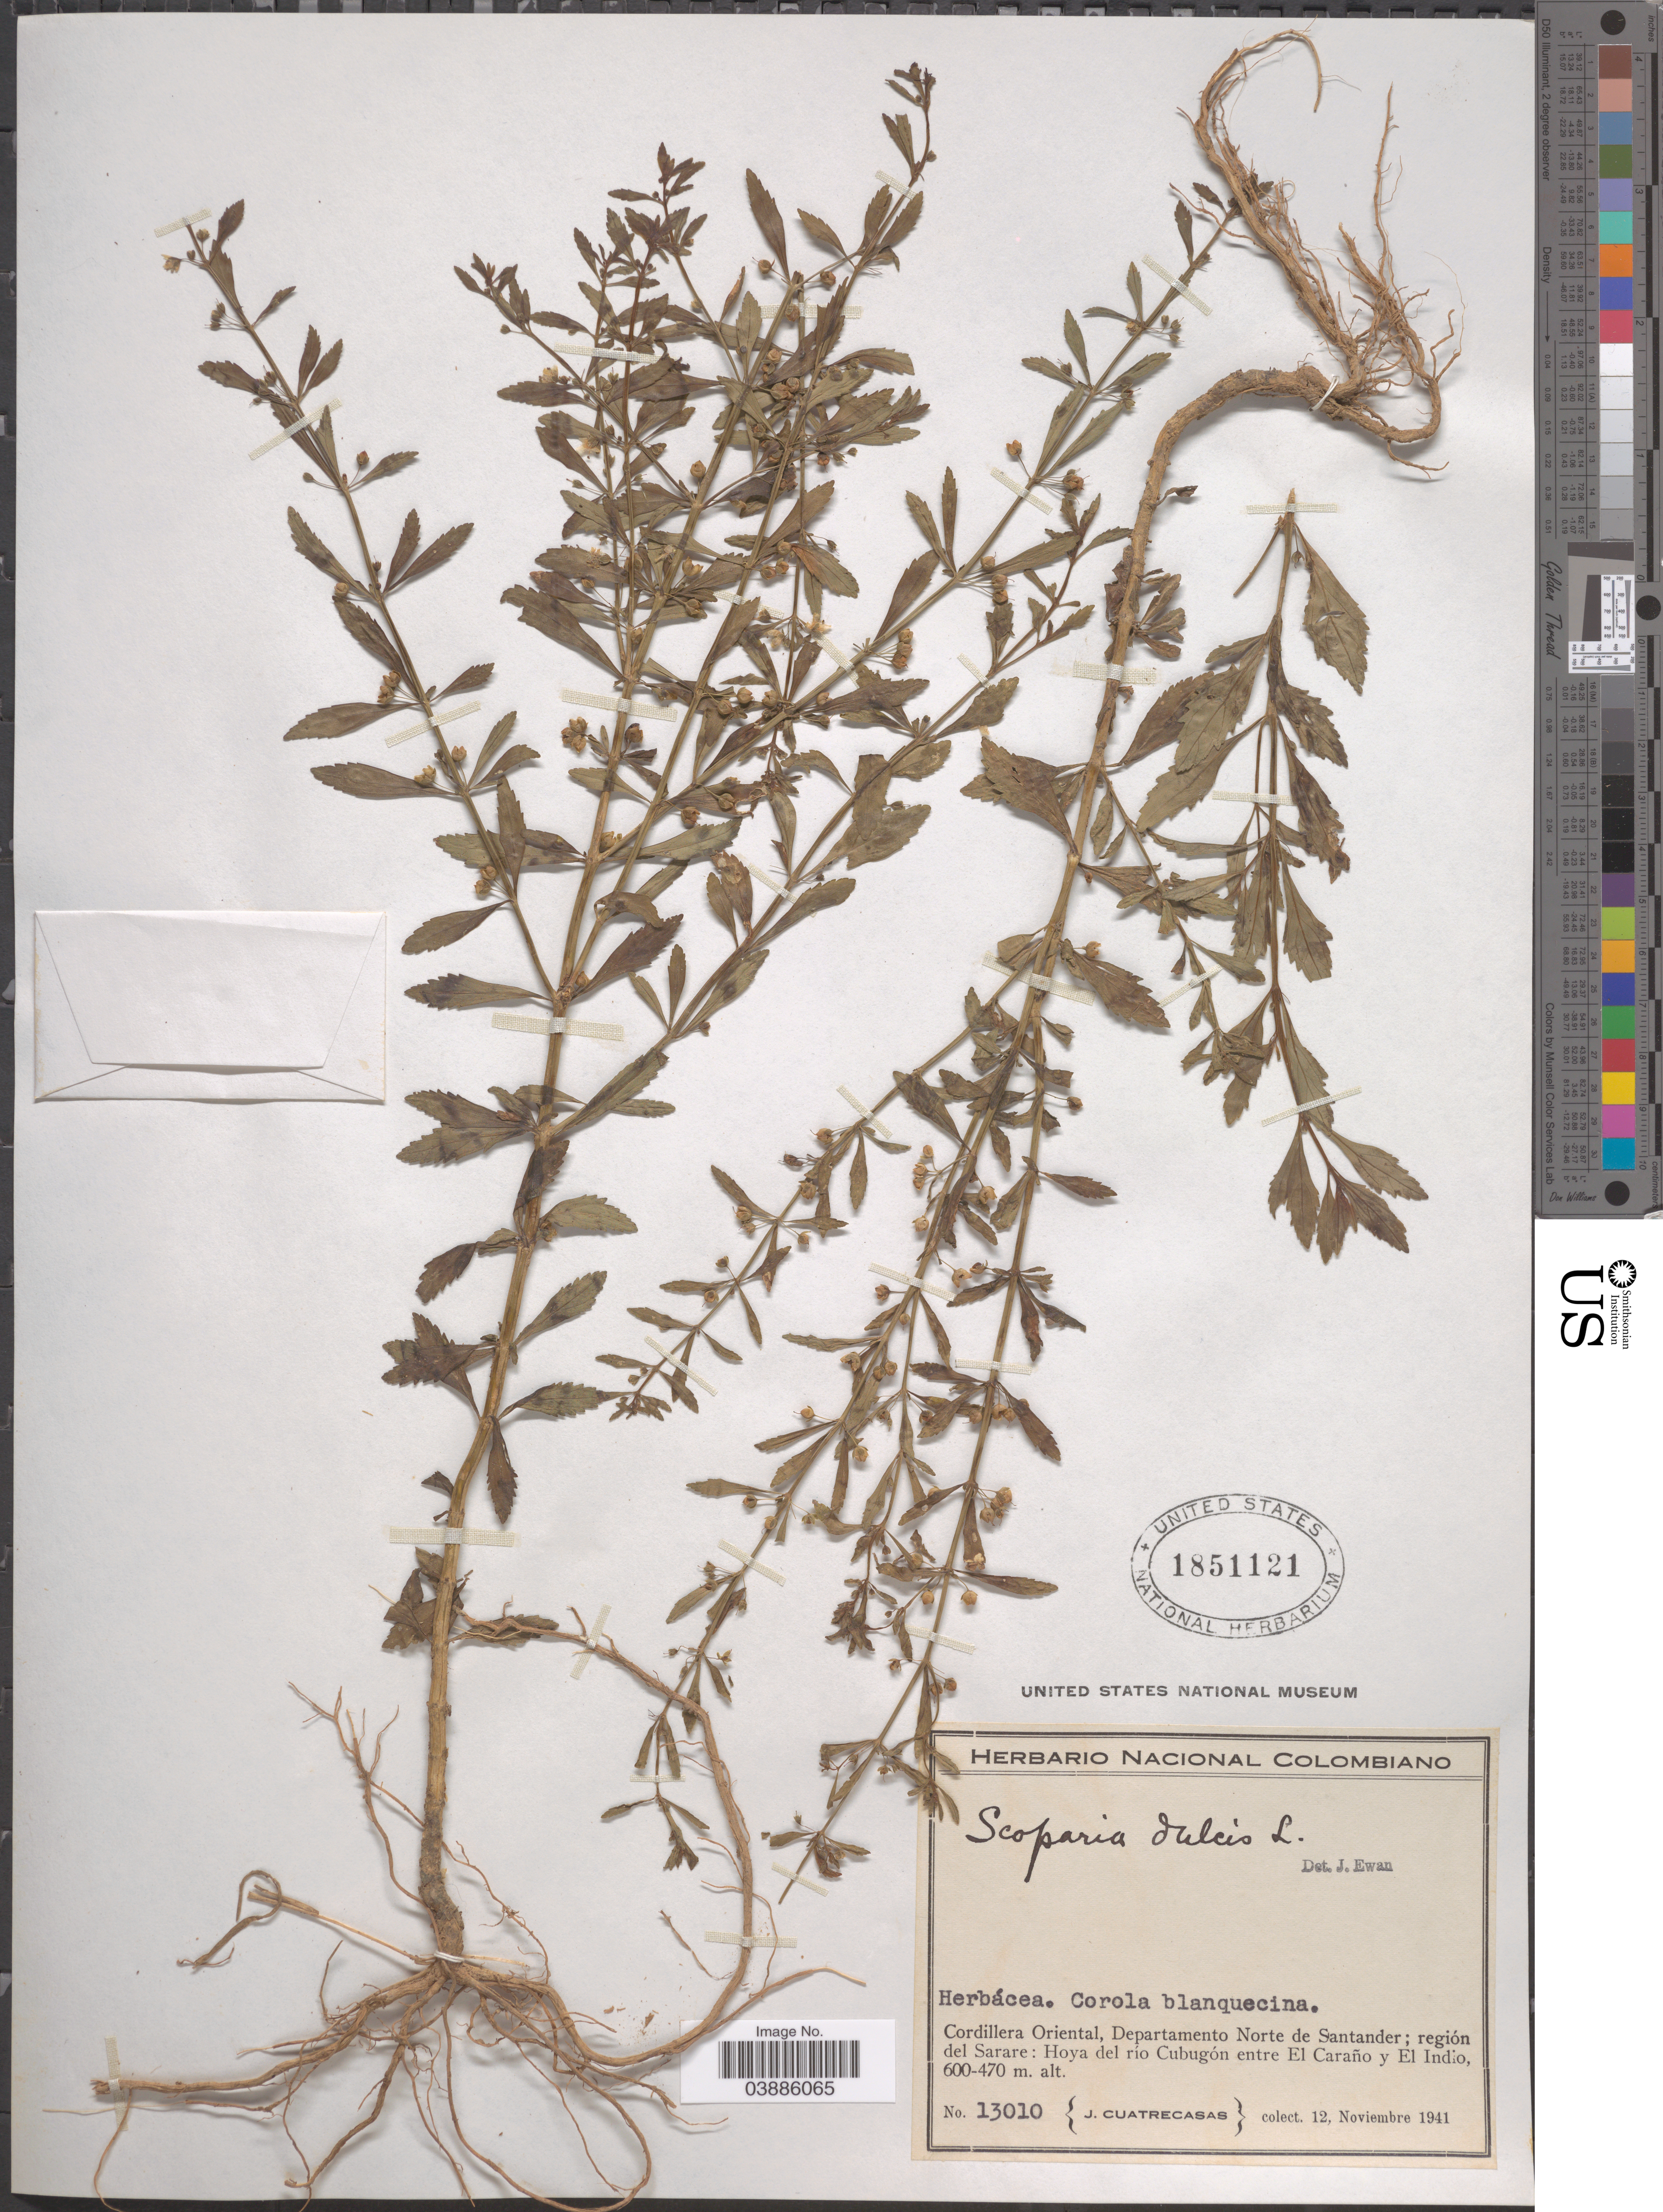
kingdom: Plantae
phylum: Tracheophyta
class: Magnoliopsida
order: Lamiales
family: Plantaginaceae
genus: Scoparia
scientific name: Scoparia dulcis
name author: L.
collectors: J. Cuatrecasas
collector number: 13010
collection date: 1941-11-12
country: Colombia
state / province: Norte de Santander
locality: Cordillera Oriental, Departamento Norte de Santander; región del Sarare: Hoya del río Cubugón entre El Caraño y El Indio.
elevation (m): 470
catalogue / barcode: US 1851121